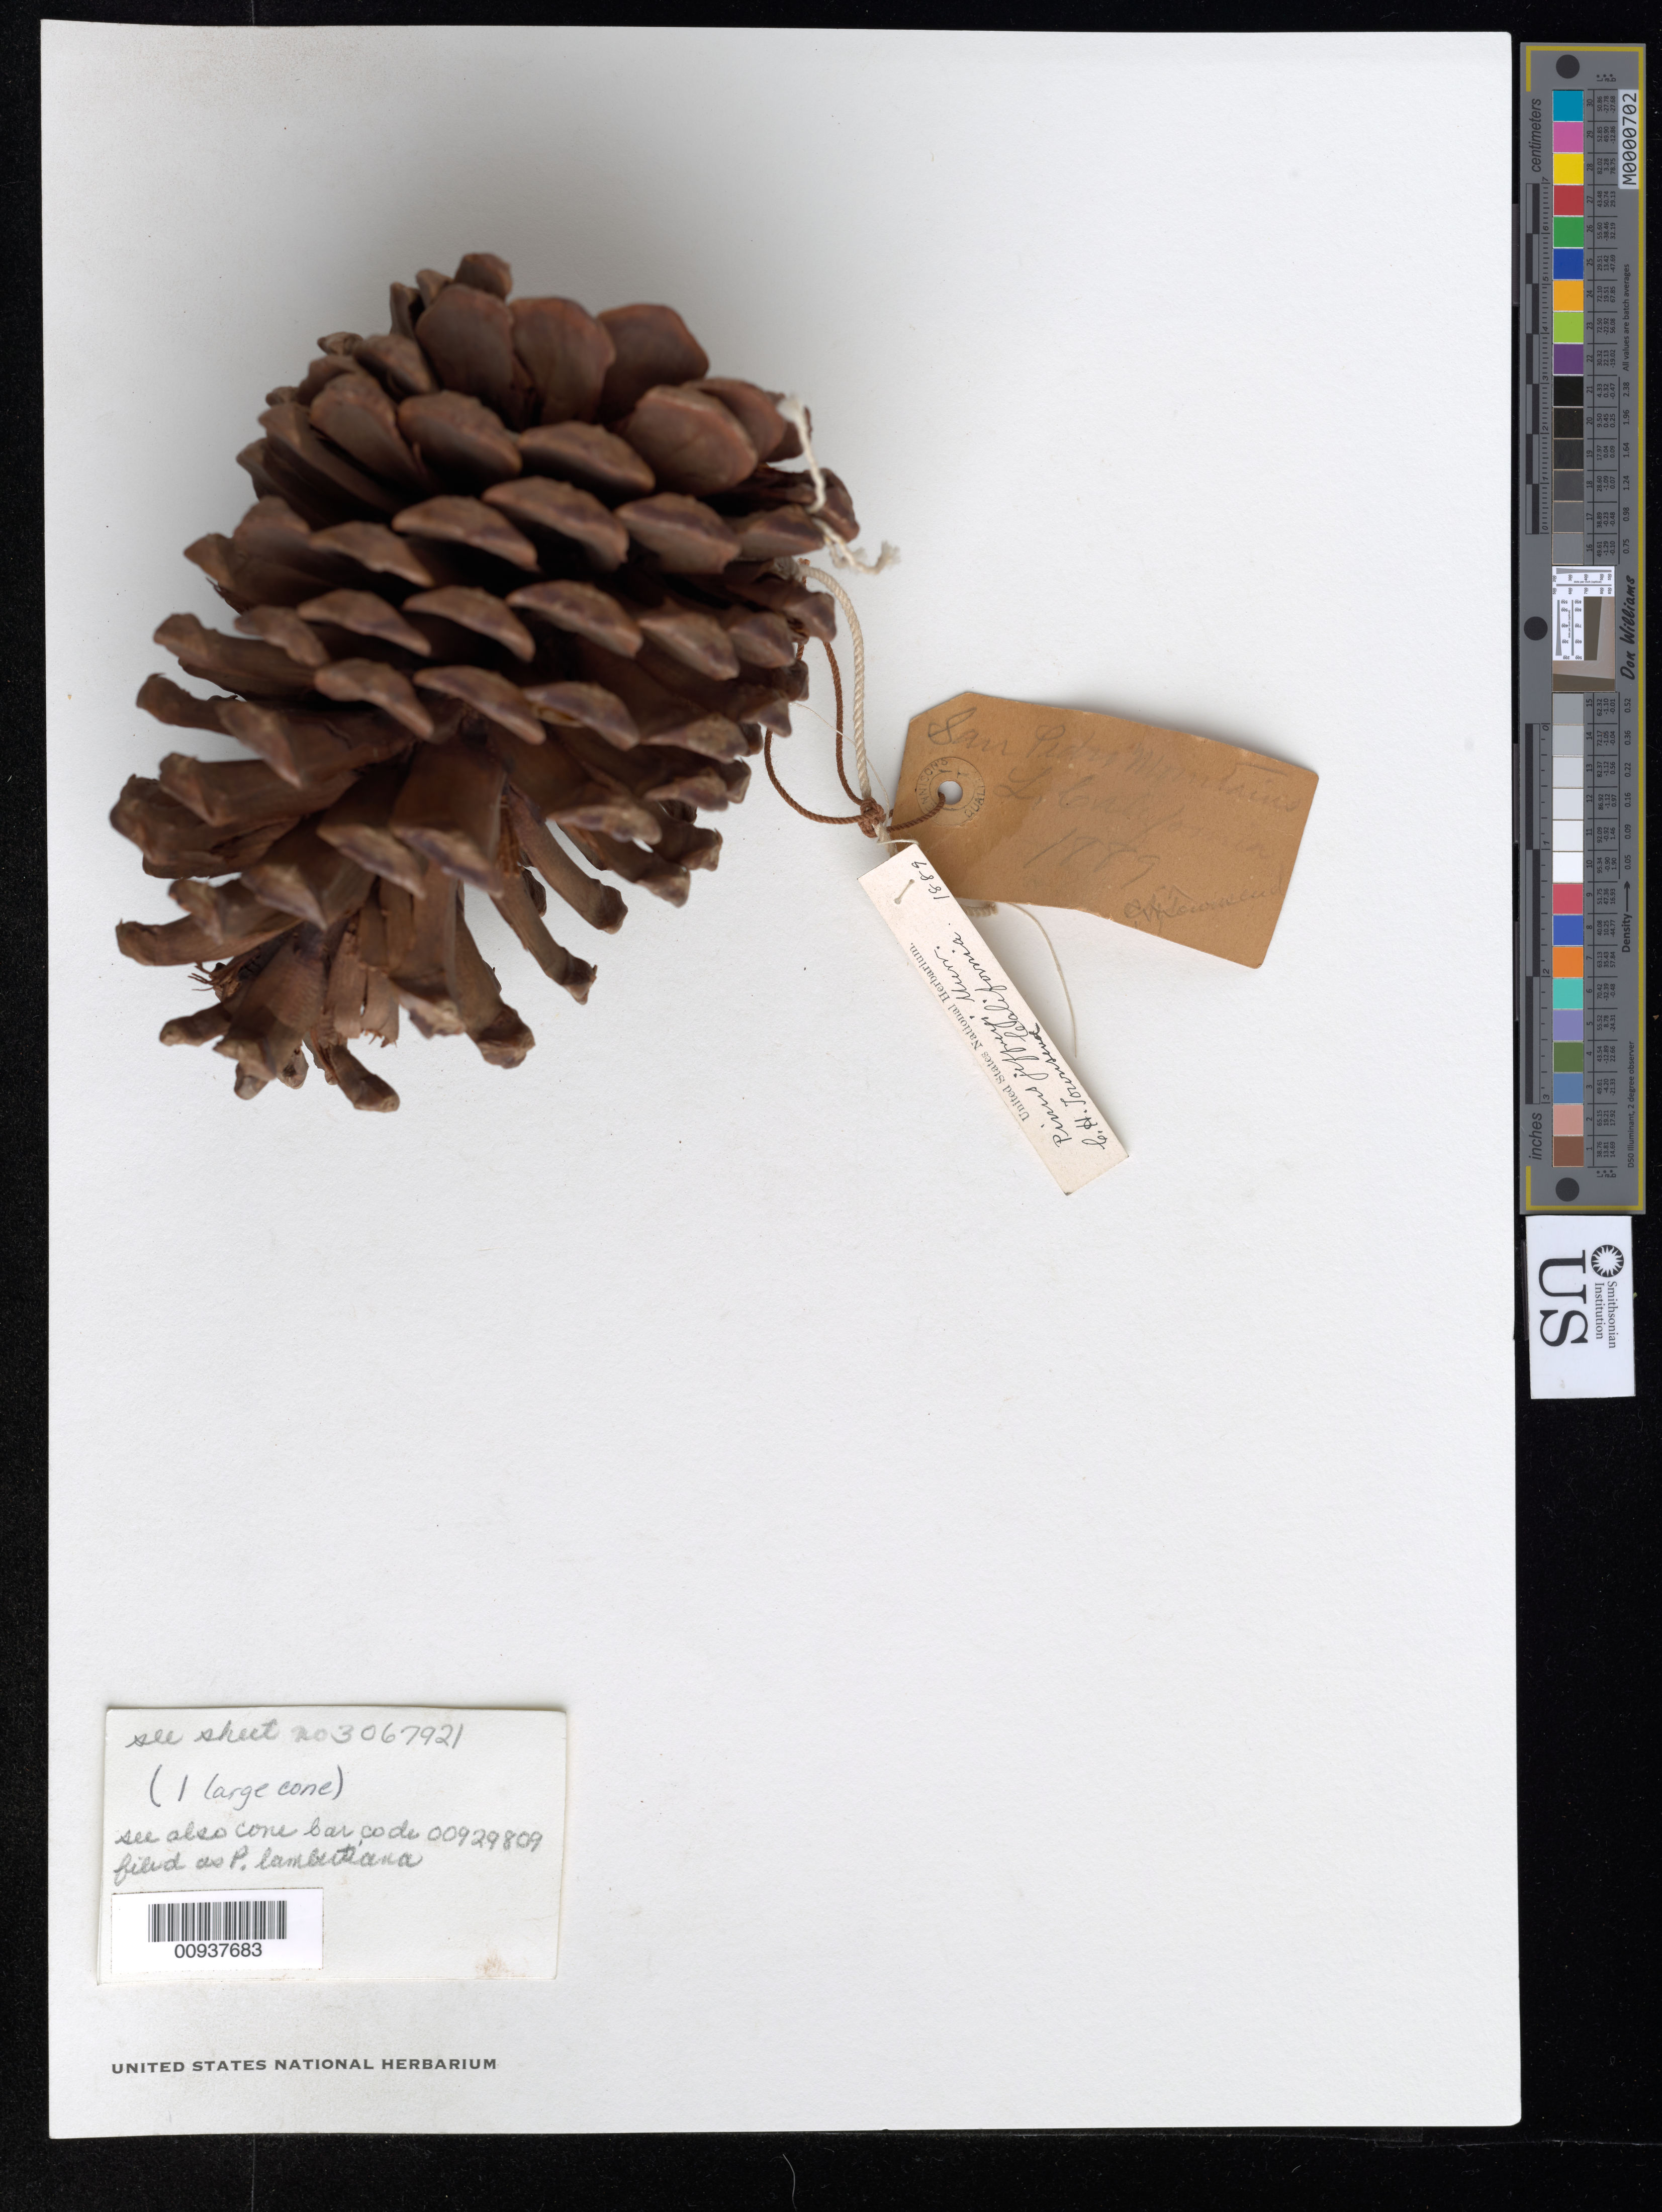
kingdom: Plantae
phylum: Tracheophyta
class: Pinopsida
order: Pinales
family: Pinaceae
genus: Pinus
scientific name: Pinus jeffreyi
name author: Balf.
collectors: C. H. T. Townsend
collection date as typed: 1889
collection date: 1889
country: Mexico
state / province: Baja California Norte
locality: San Pedro Mountains, Baja California.